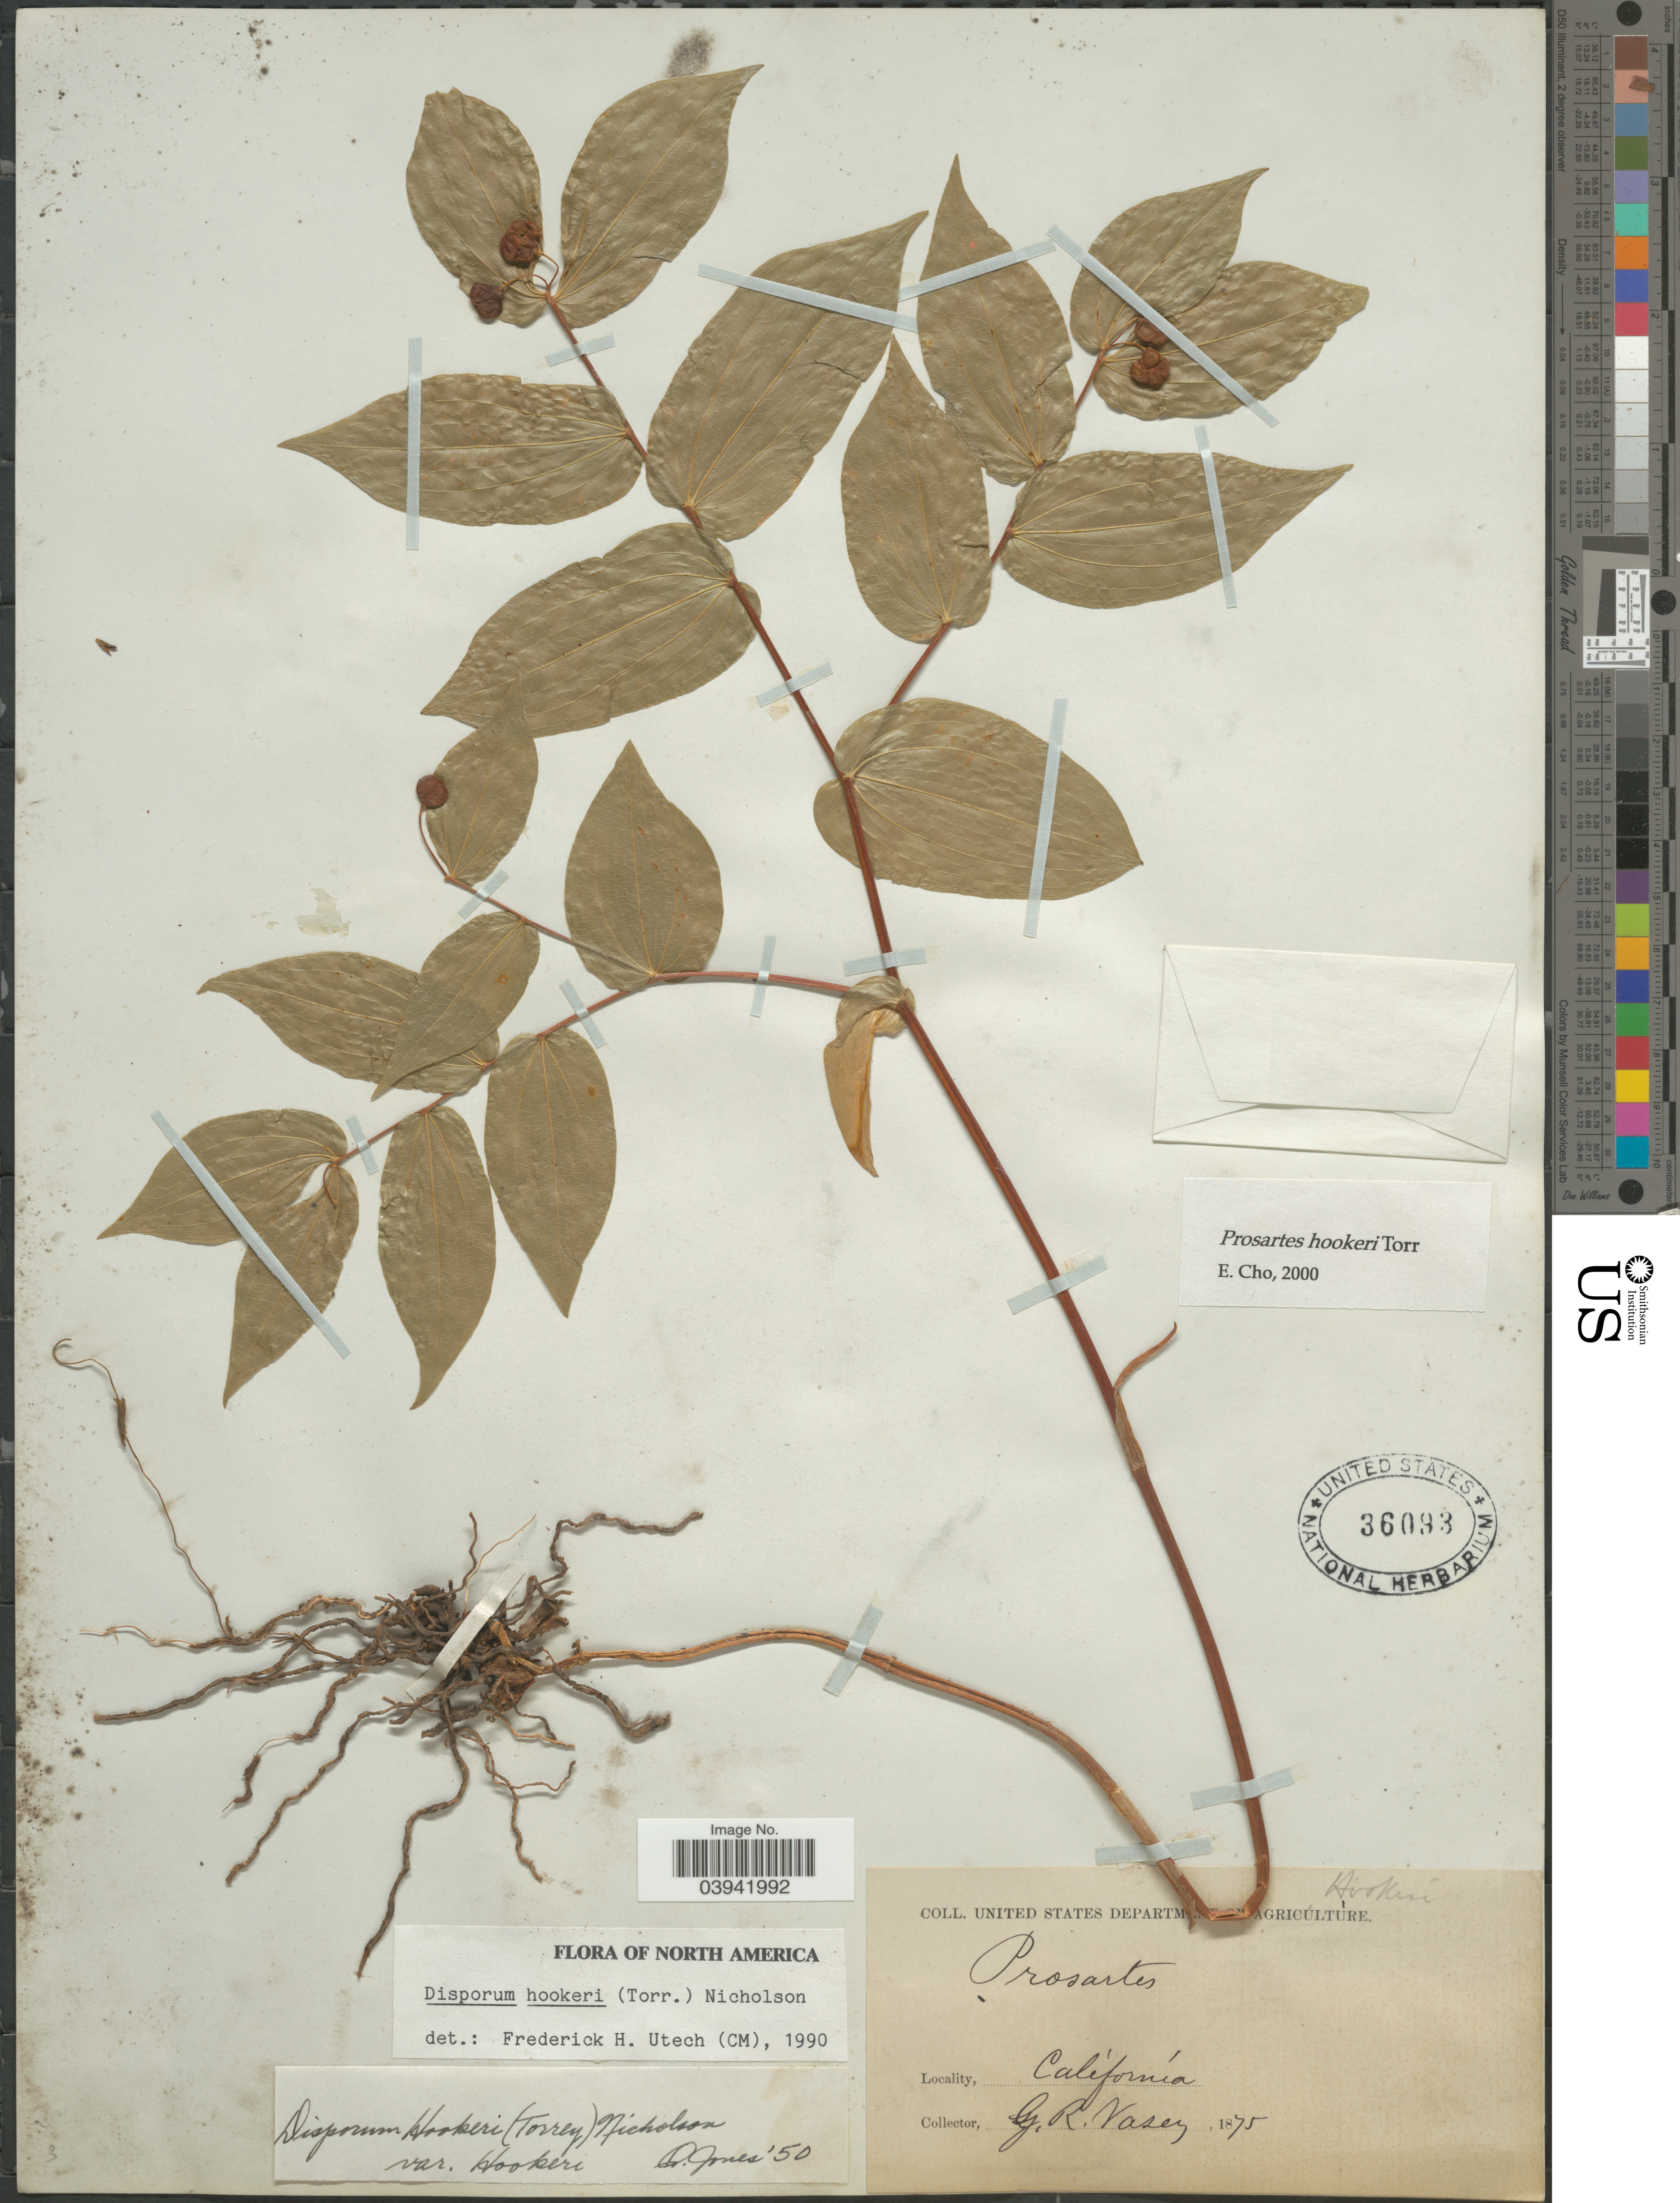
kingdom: Plantae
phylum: Tracheophyta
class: Liliopsida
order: Liliales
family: Liliaceae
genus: Prosartes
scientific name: Prosartes hookeri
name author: Torr.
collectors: G. R. Vasey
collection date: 1875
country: United States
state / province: California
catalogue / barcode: US 36093